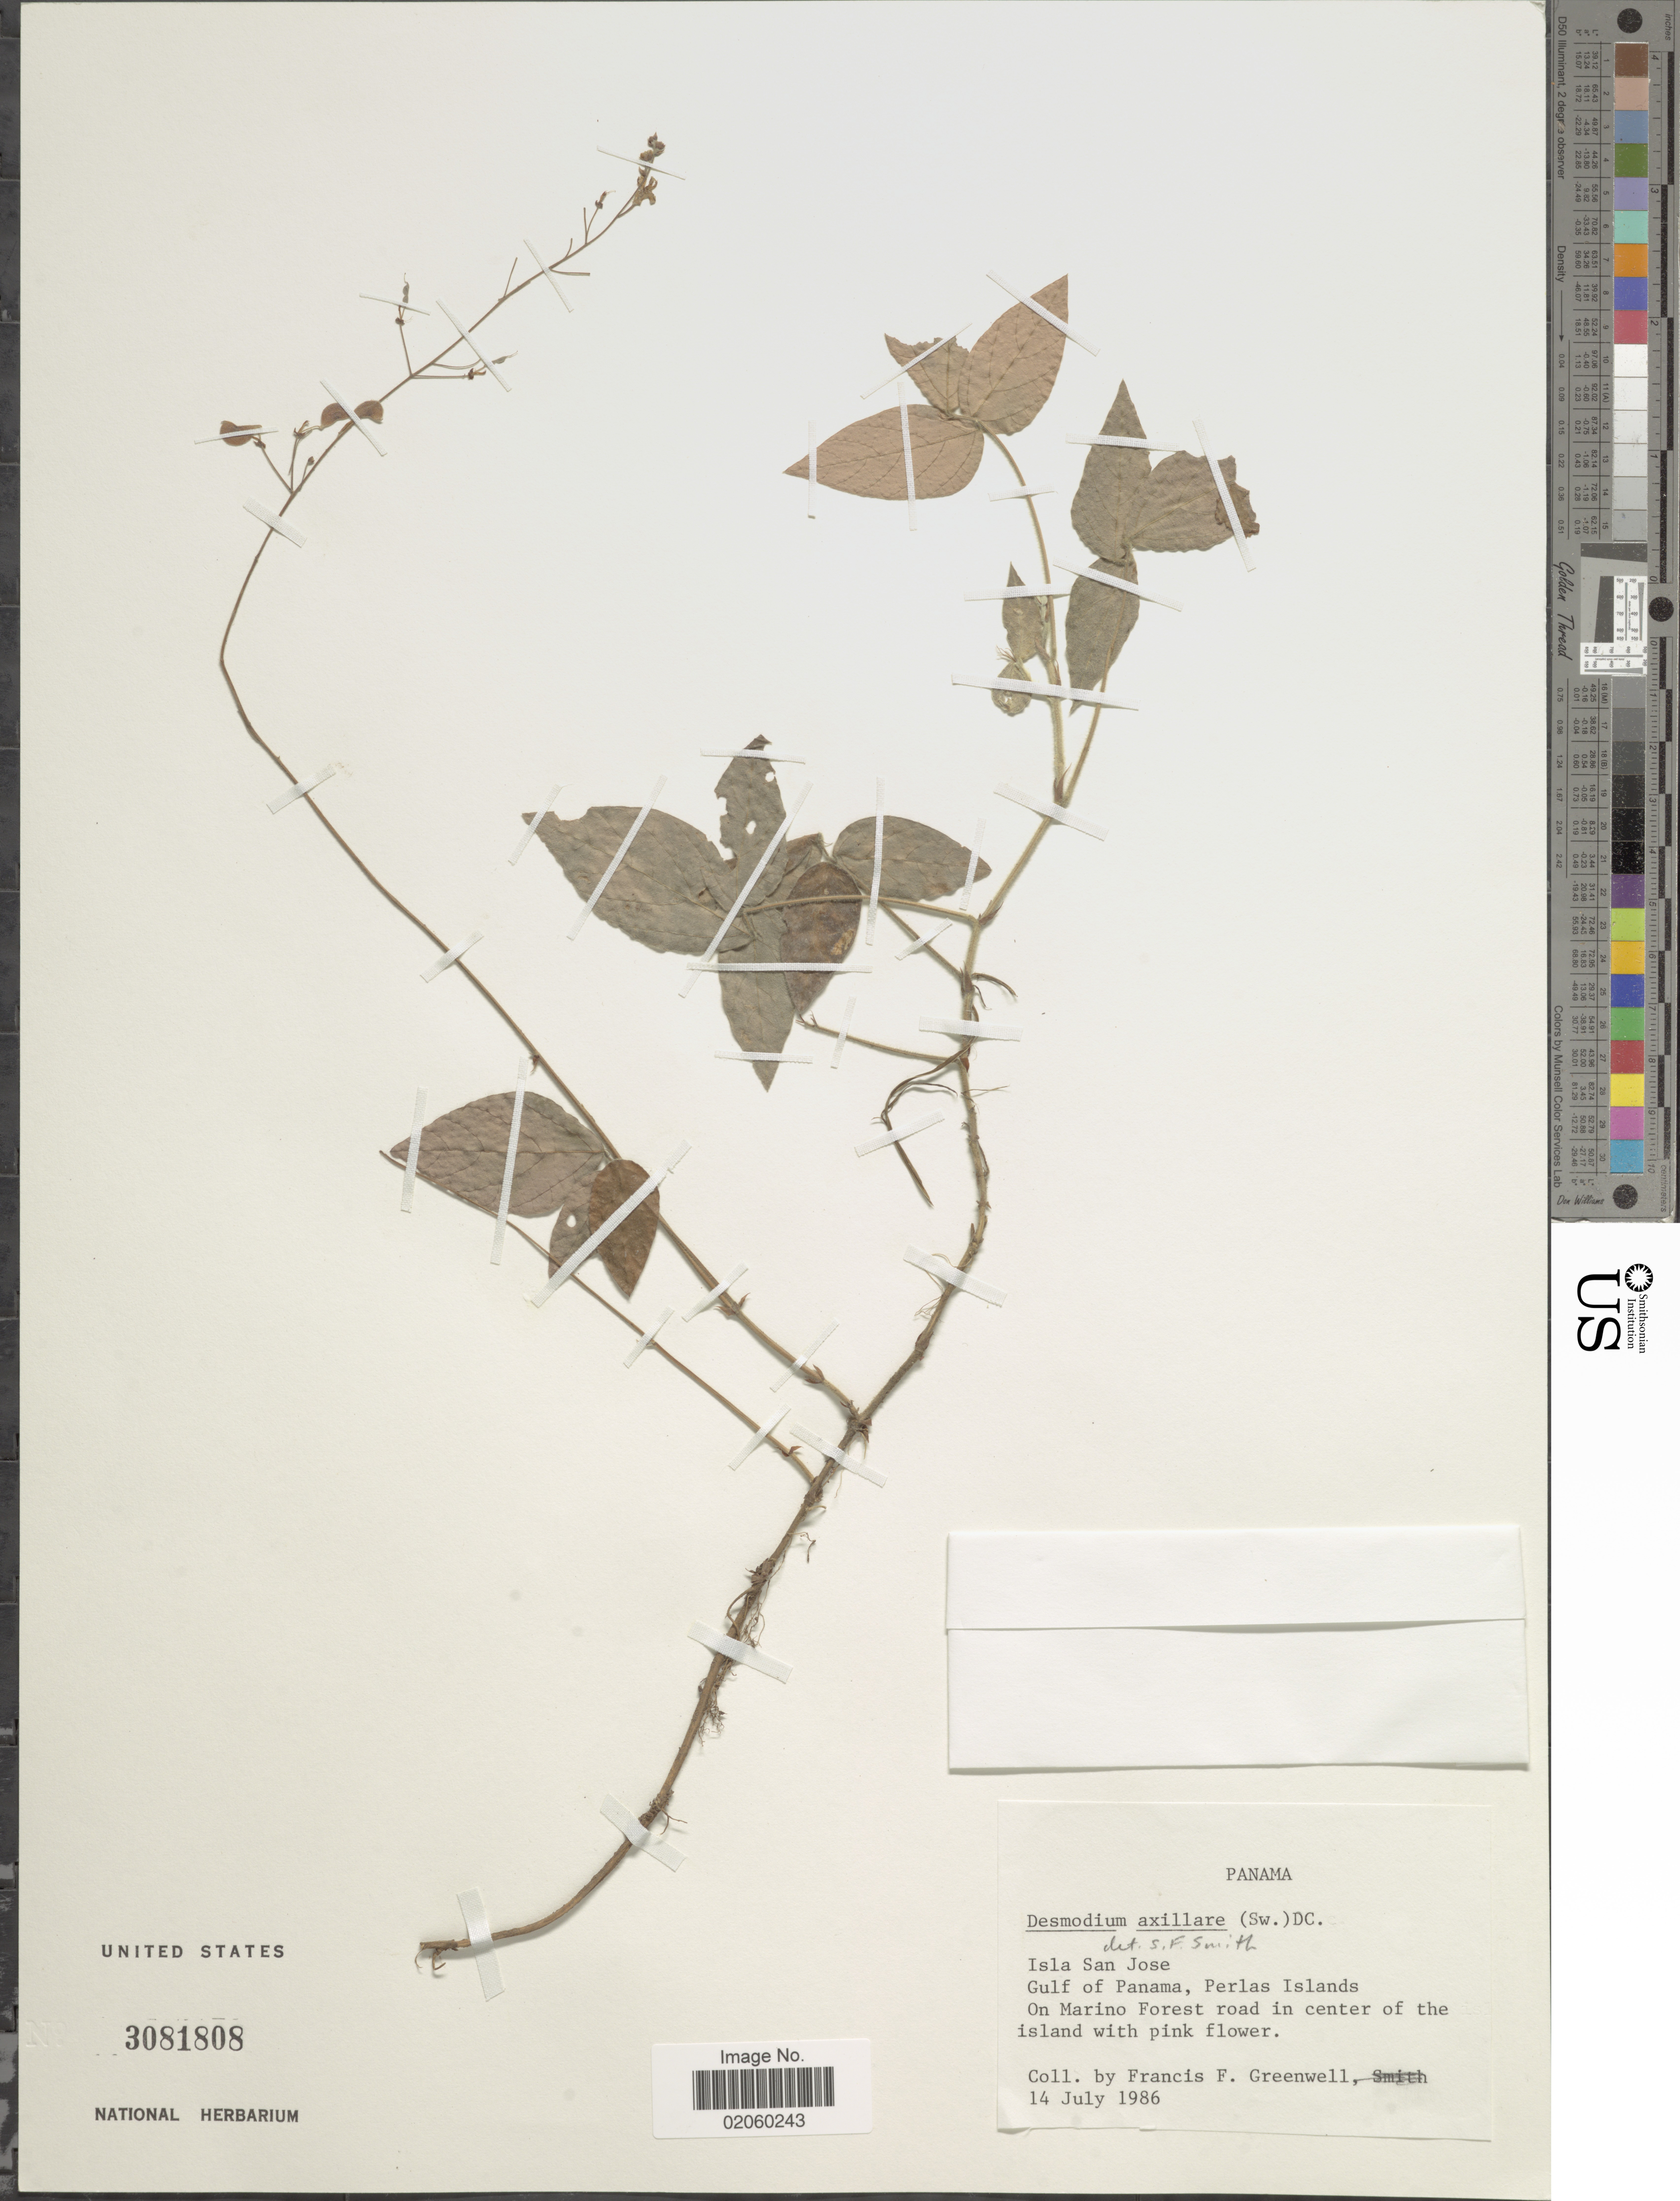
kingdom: Plantae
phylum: Tracheophyta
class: Magnoliopsida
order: Fabales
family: Fabaceae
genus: Desmodium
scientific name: Desmodium axillare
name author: (Sw.) DC.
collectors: F. Greenwell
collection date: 1986-07-14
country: Panama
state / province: Panamá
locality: Isla San Jose. Gulf of Panama, Perlas Islands, On Marino Forest road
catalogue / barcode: US 3081808